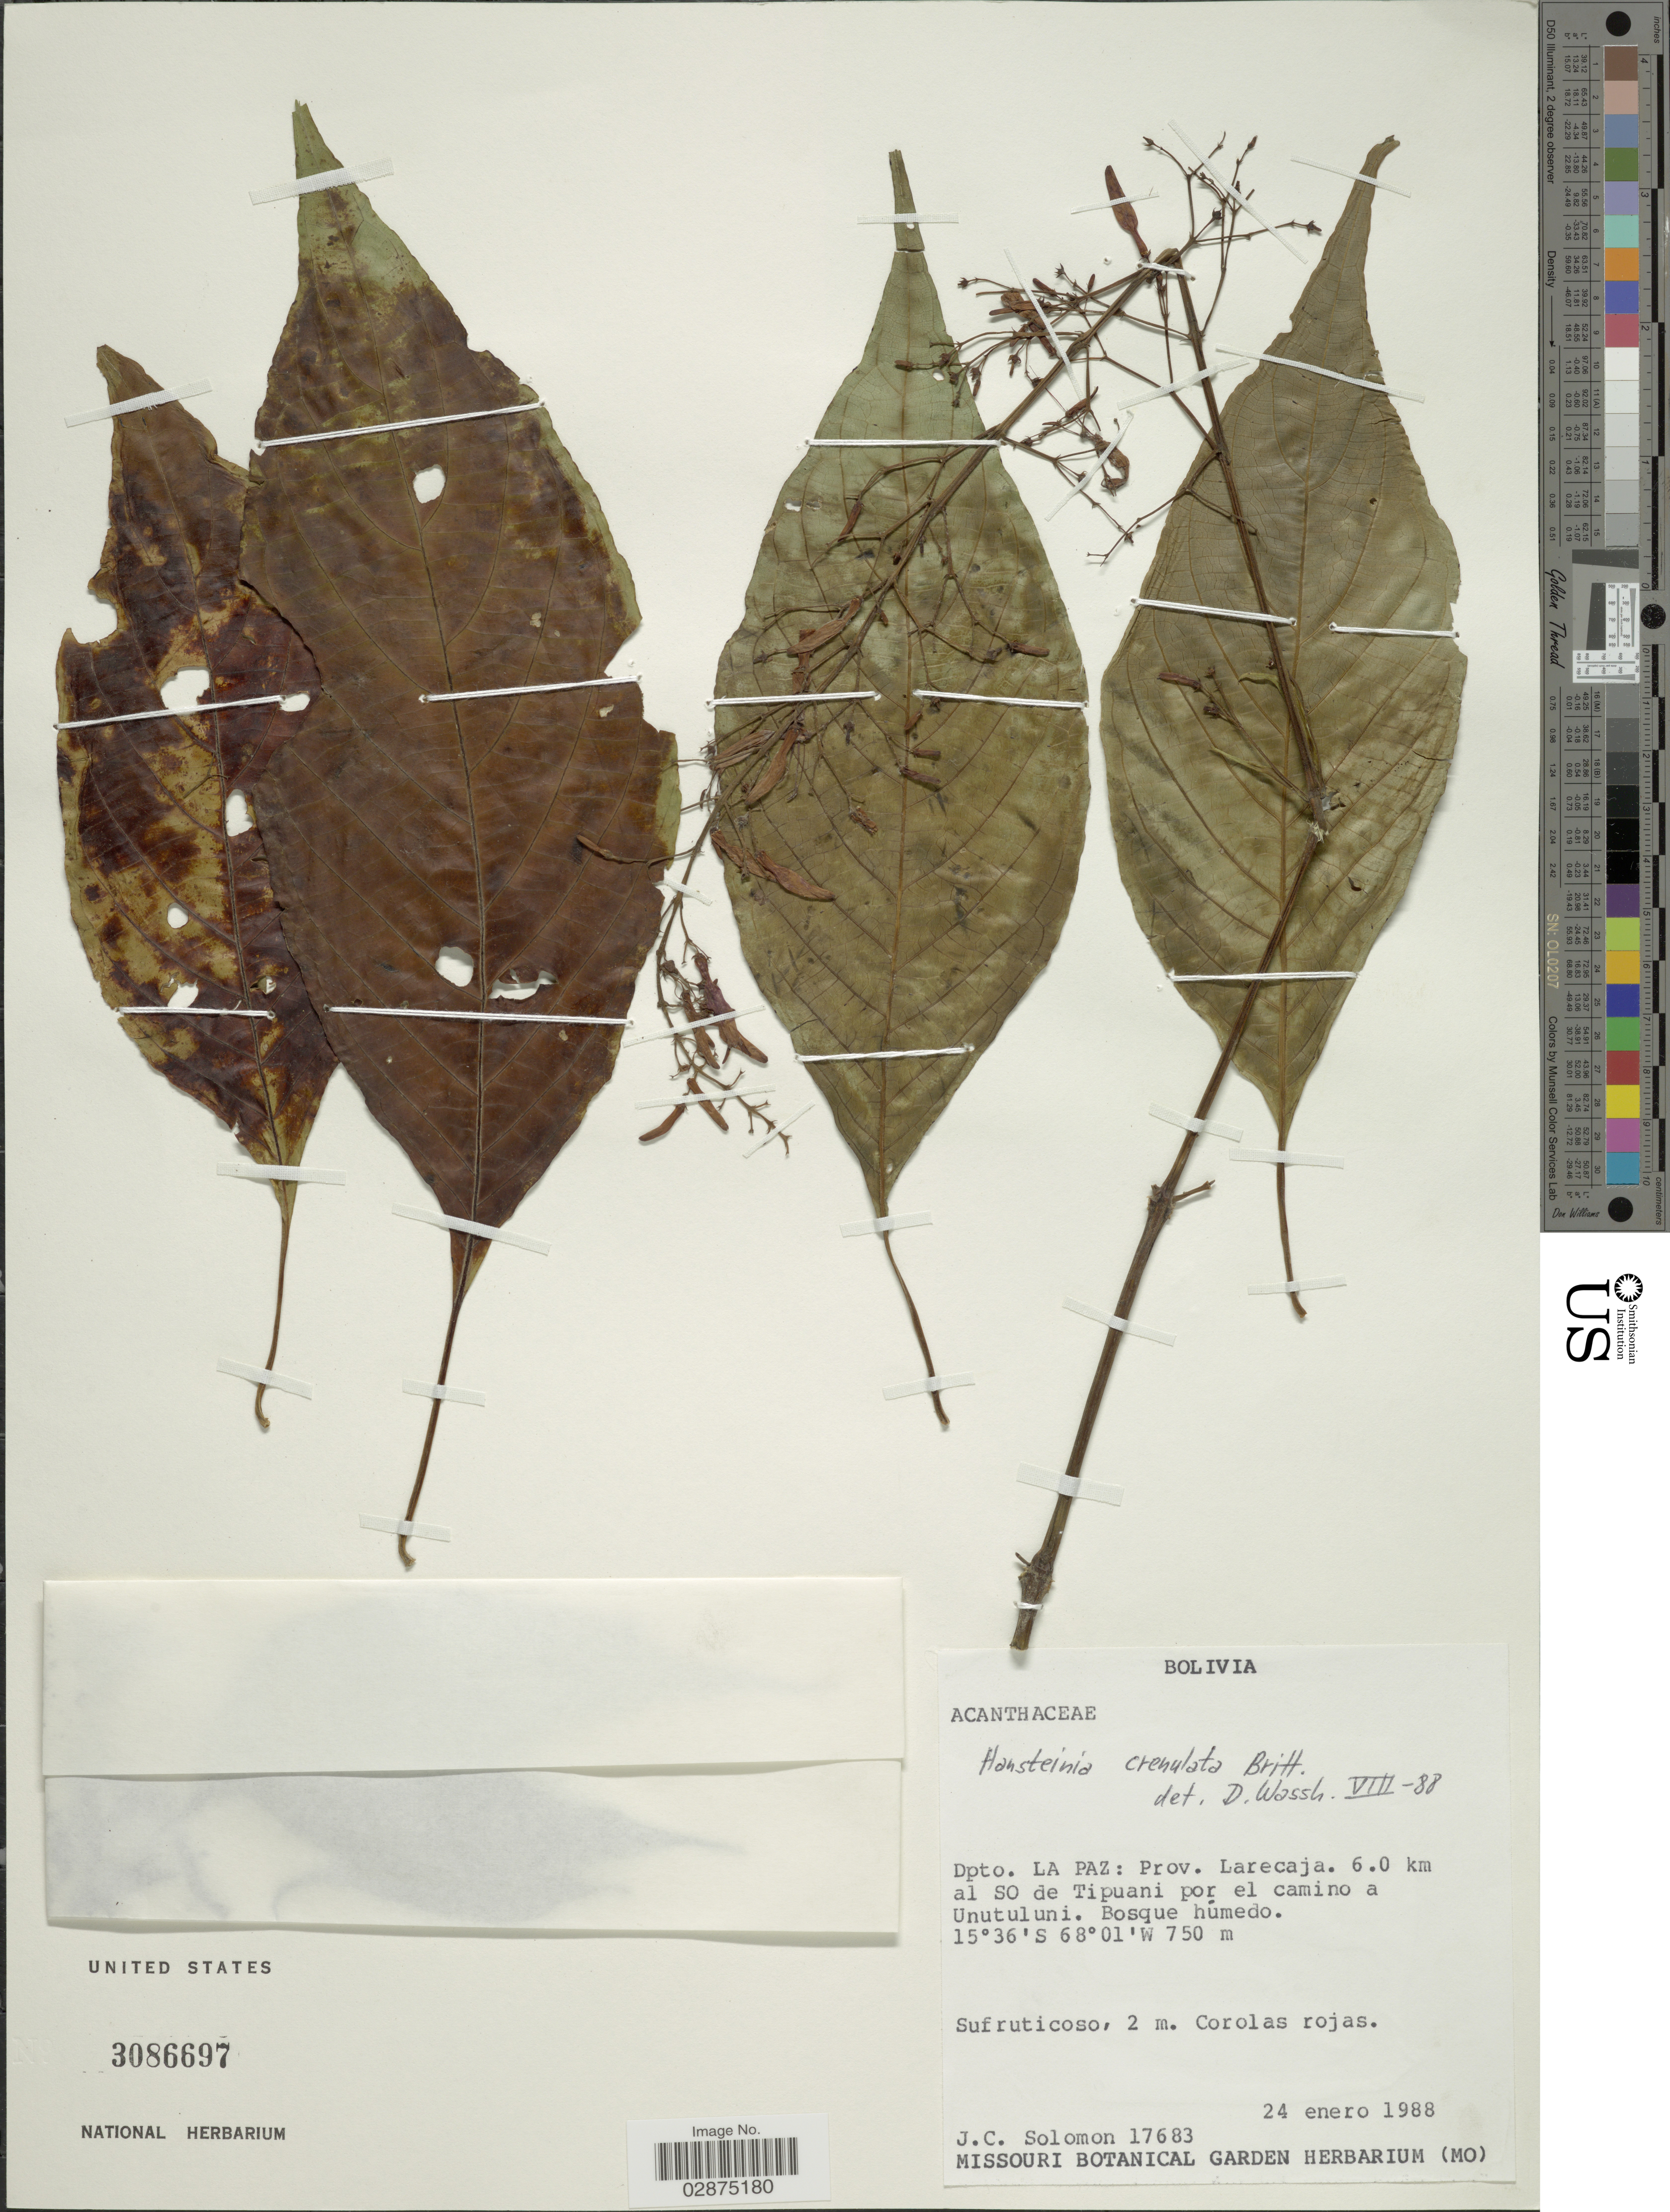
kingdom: Plantae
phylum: Tracheophyta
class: Magnoliopsida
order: Lamiales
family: Acanthaceae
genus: Stenostephanus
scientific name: Stenostephanus crenulatus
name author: (Britton ex Rusby) Wassh.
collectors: J. C. Solomon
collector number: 17683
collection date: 1988-01-24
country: Bolivia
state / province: La Paz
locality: Dpto. La Paz; Prov. Larecaja. 6.0 km al SO de Tipuani por el camino a Unutuluni.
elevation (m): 750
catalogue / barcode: US 3086697